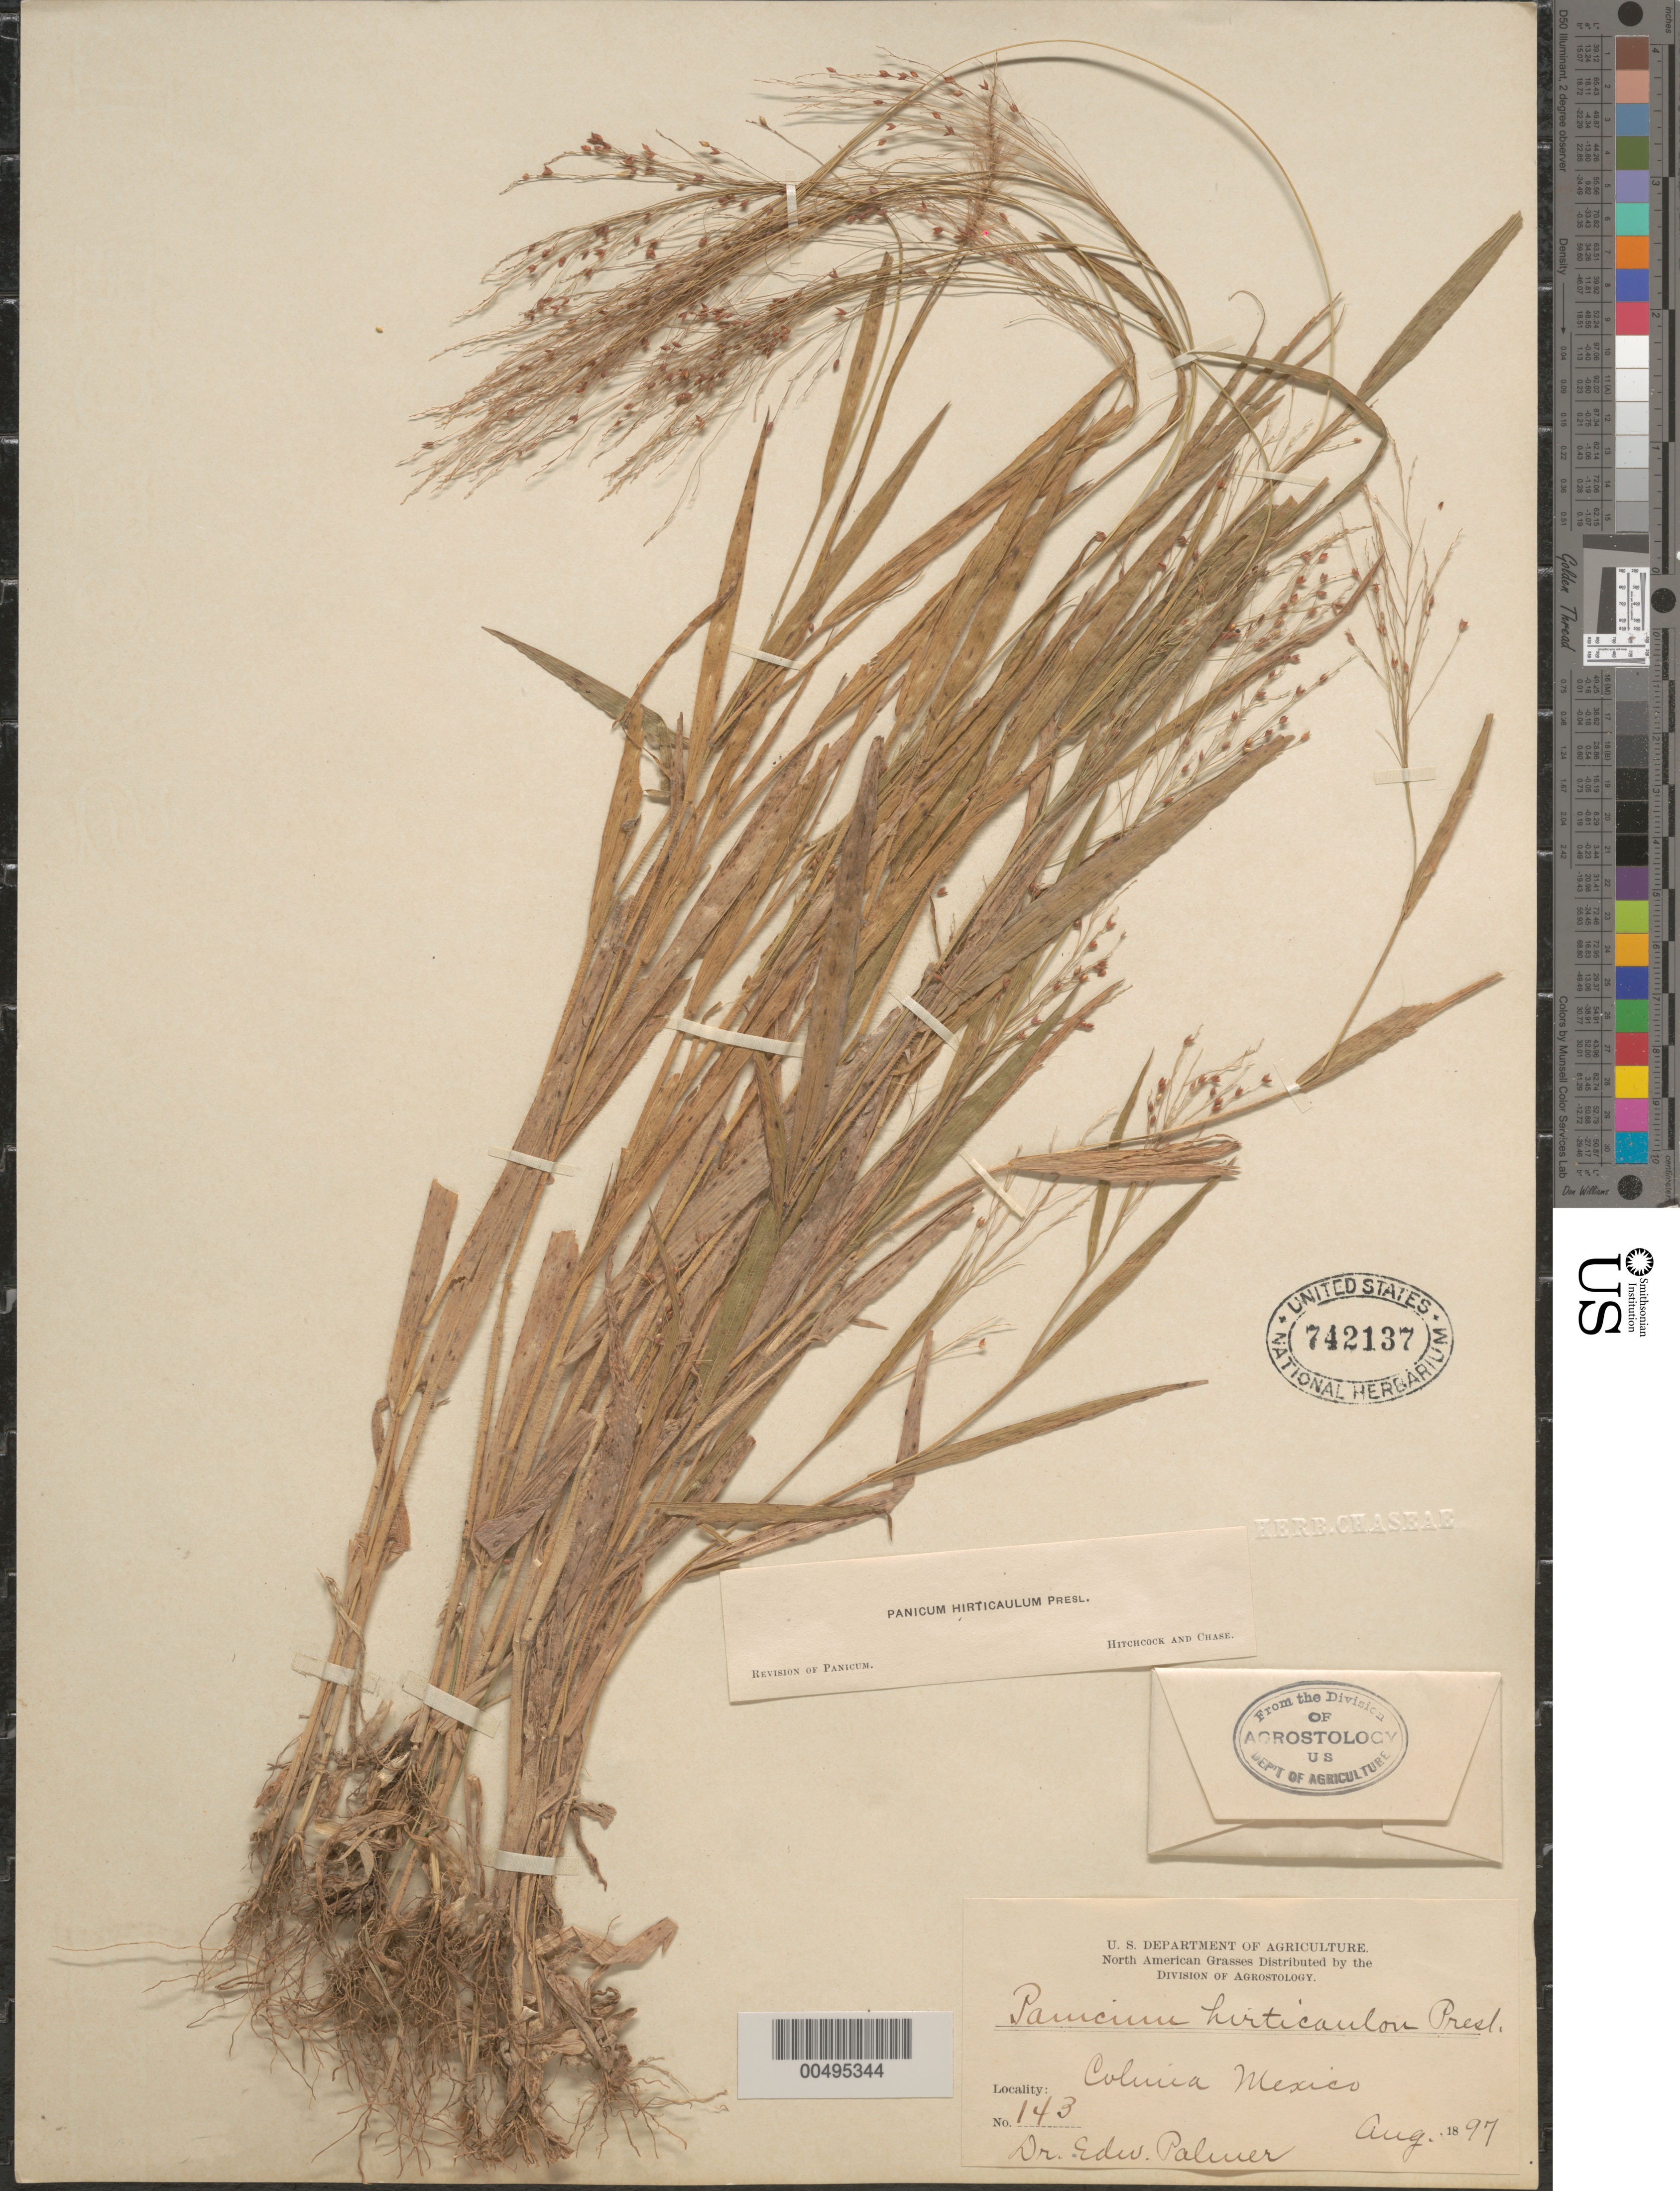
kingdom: Plantae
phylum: Tracheophyta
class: Liliopsida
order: Poales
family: Poaceae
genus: Panicum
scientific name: Panicum hirticaule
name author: J. Presl in C. Presl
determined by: Hitchcock, A. S.; Chase, [M.] A.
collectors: E. Palmer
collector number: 143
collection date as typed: Aug 1897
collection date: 1897-08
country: Mexico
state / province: Colima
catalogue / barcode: US 742137